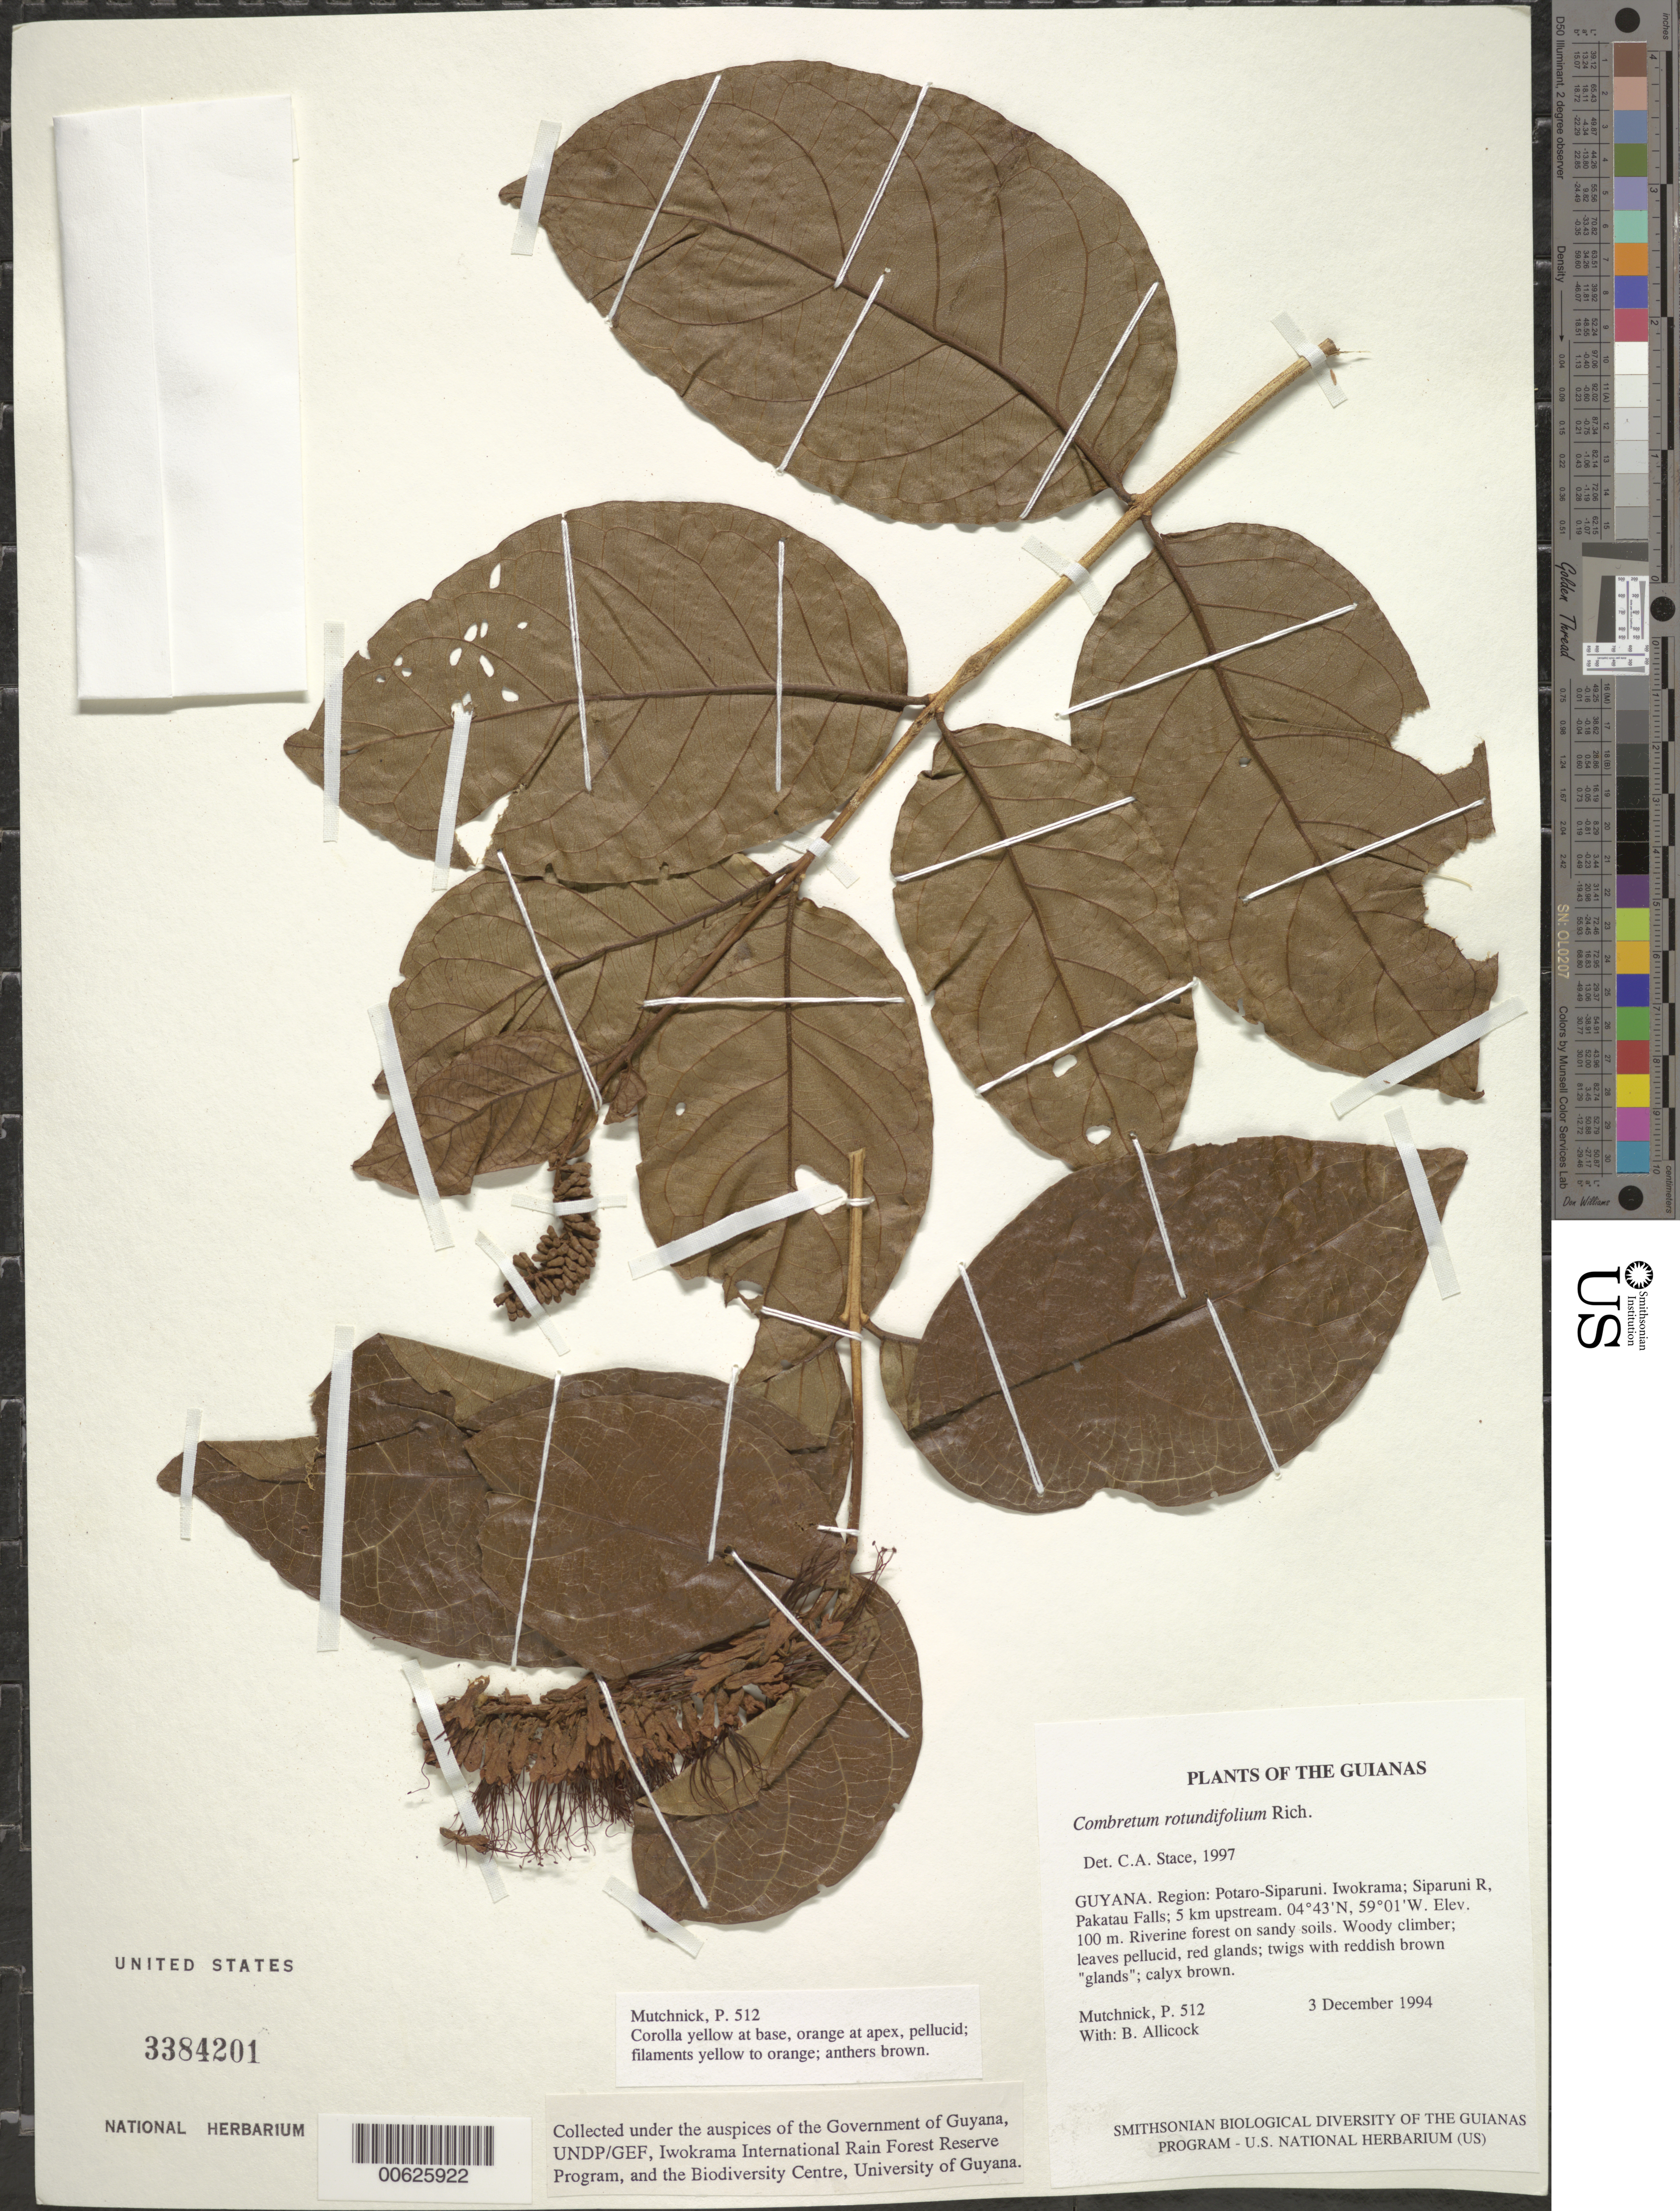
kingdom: Plantae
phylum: Tracheophyta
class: Magnoliopsida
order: Myrtales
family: Combretaceae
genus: Combretum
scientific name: Combretum rotundifolium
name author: Rich.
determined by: Stace, C. A.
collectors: P. Mutchnick & B. Allicock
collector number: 512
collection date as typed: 3 December 1994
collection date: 1994-12-03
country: Guyana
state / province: Potaro-Siparuni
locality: Iwokrama; Siparuni R, Pakatau Falls; 5 km upstream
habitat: Riverine forest on sandy soils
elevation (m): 100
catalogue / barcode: US 3384201